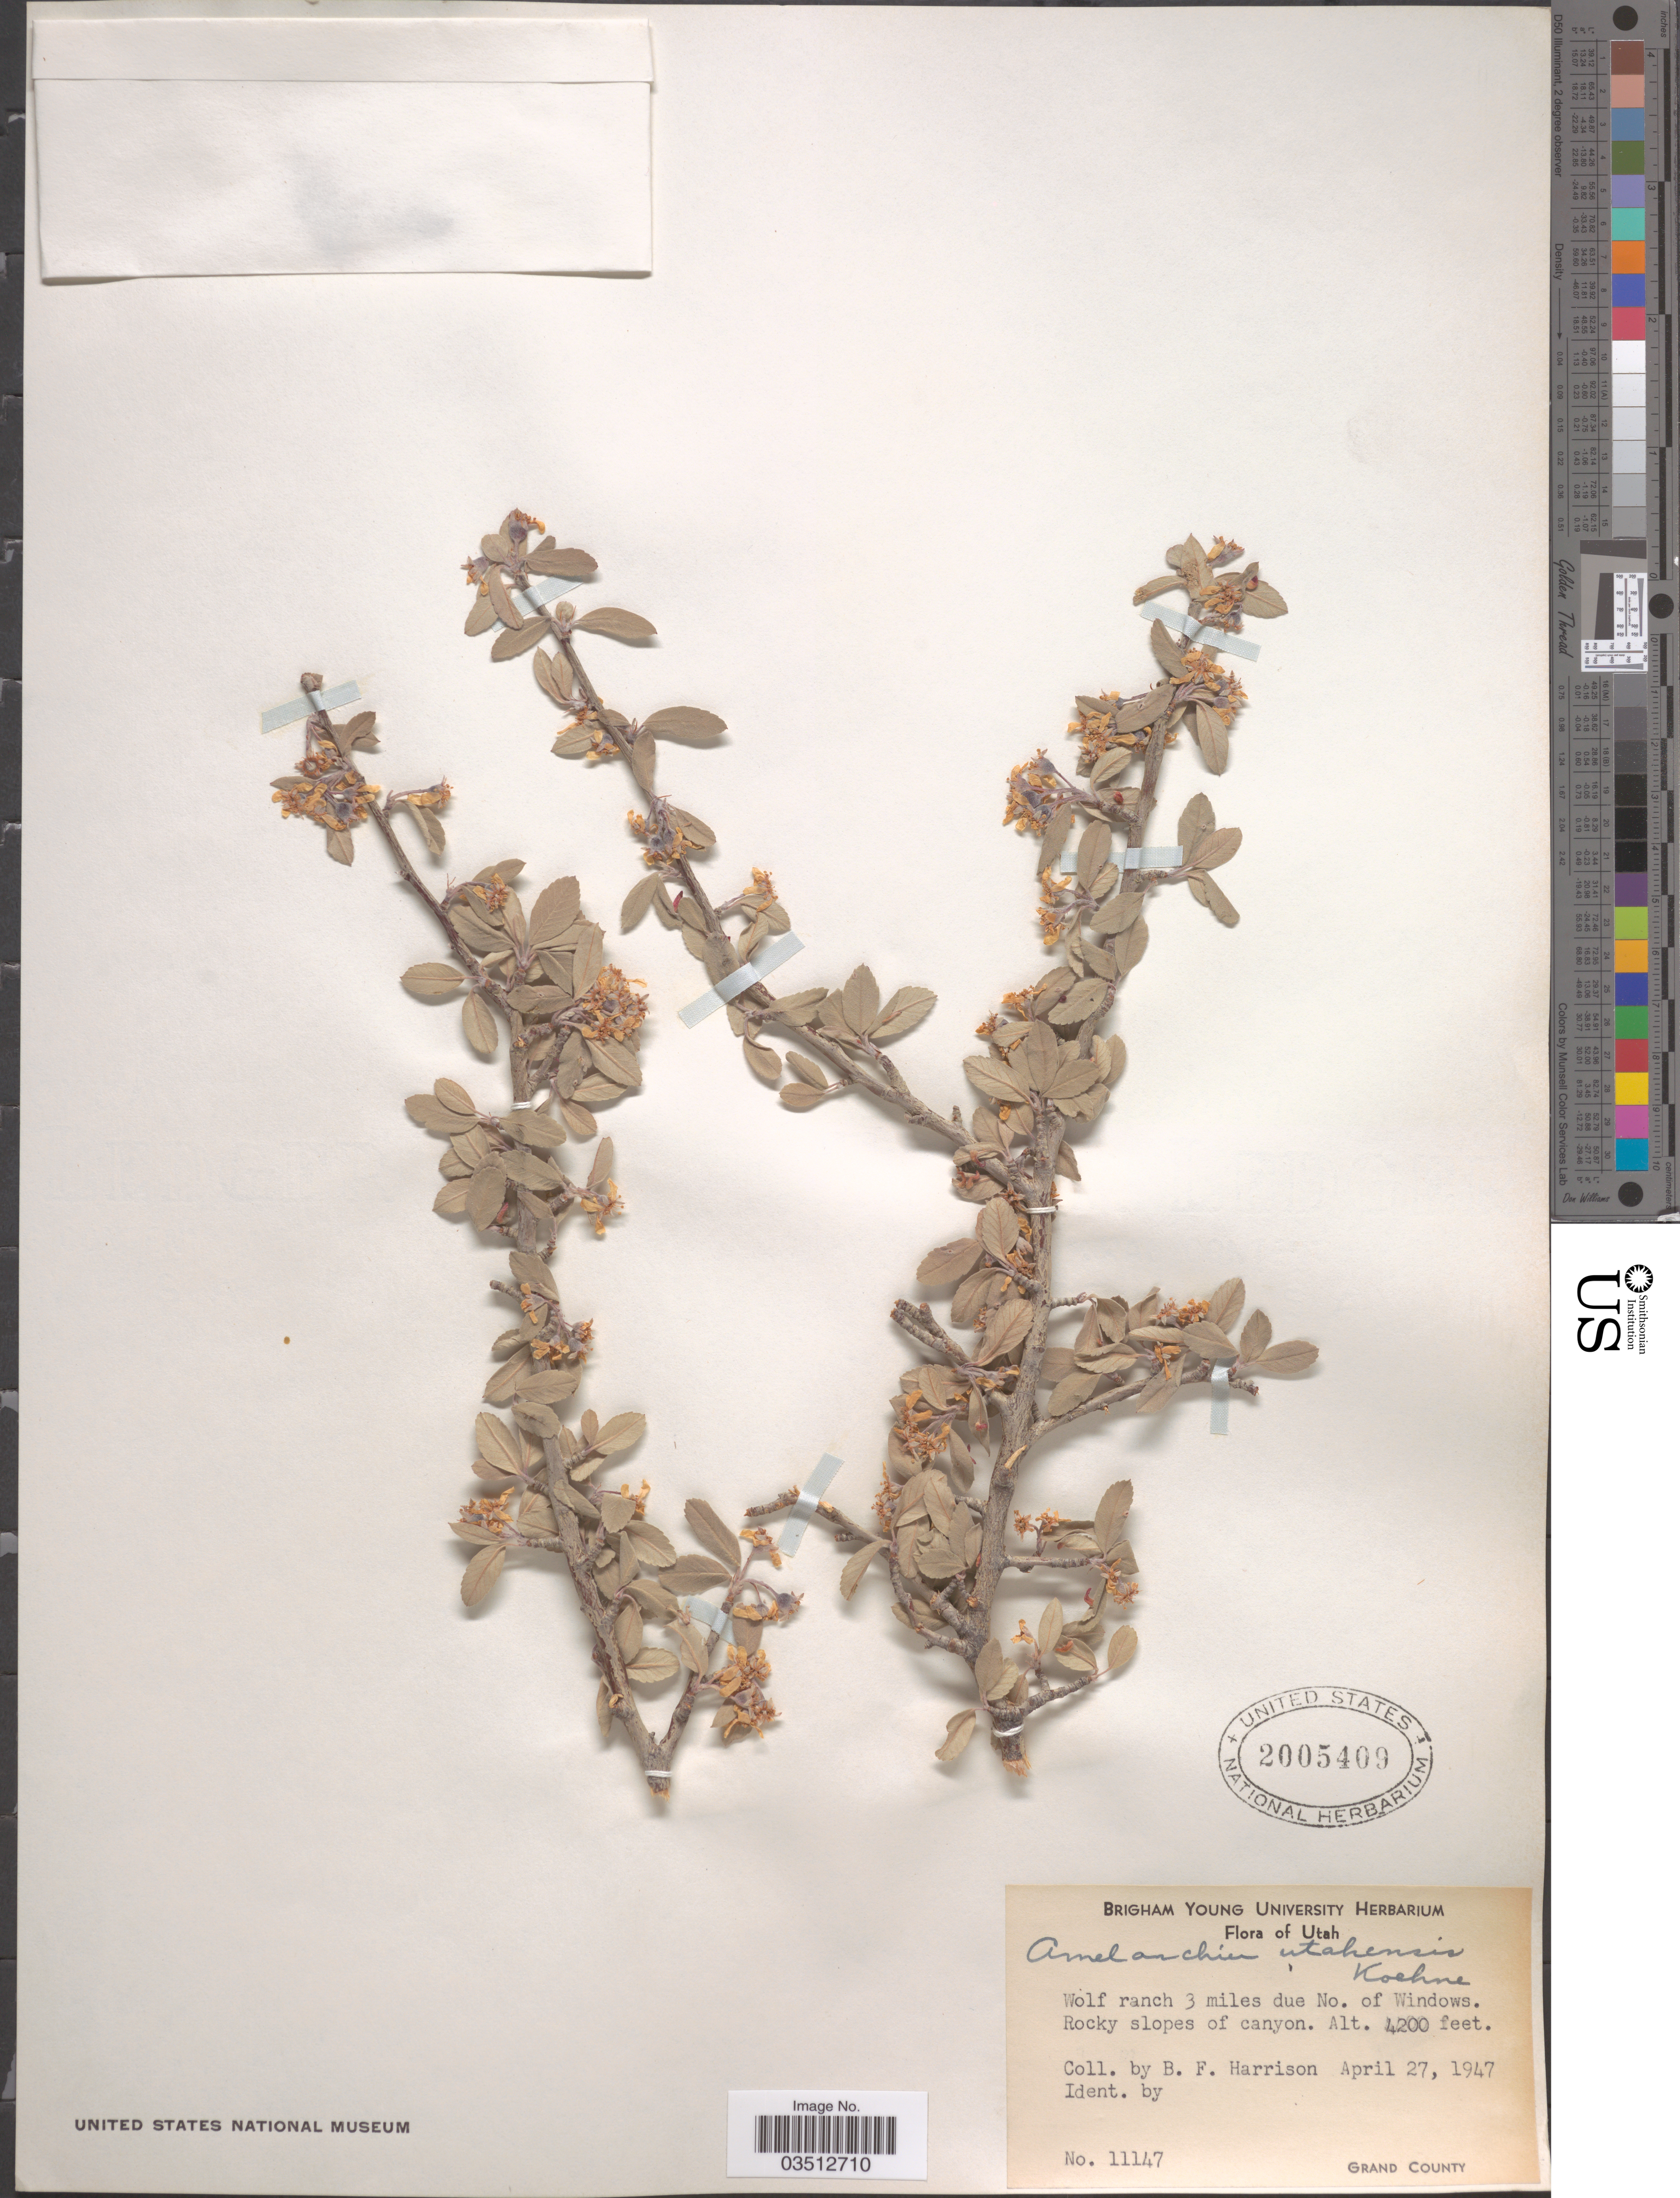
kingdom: Plantae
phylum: Tracheophyta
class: Magnoliopsida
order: Rosales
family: Rosaceae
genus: Amelanchier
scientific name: Amelanchier utahensis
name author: Koehne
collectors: B. F. Harrison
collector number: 11147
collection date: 1947-04-27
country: United States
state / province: Utah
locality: Wolf ranch 3 miles due No. of Windows. Rocky slopes of canyon.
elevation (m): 1280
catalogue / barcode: US 2005409